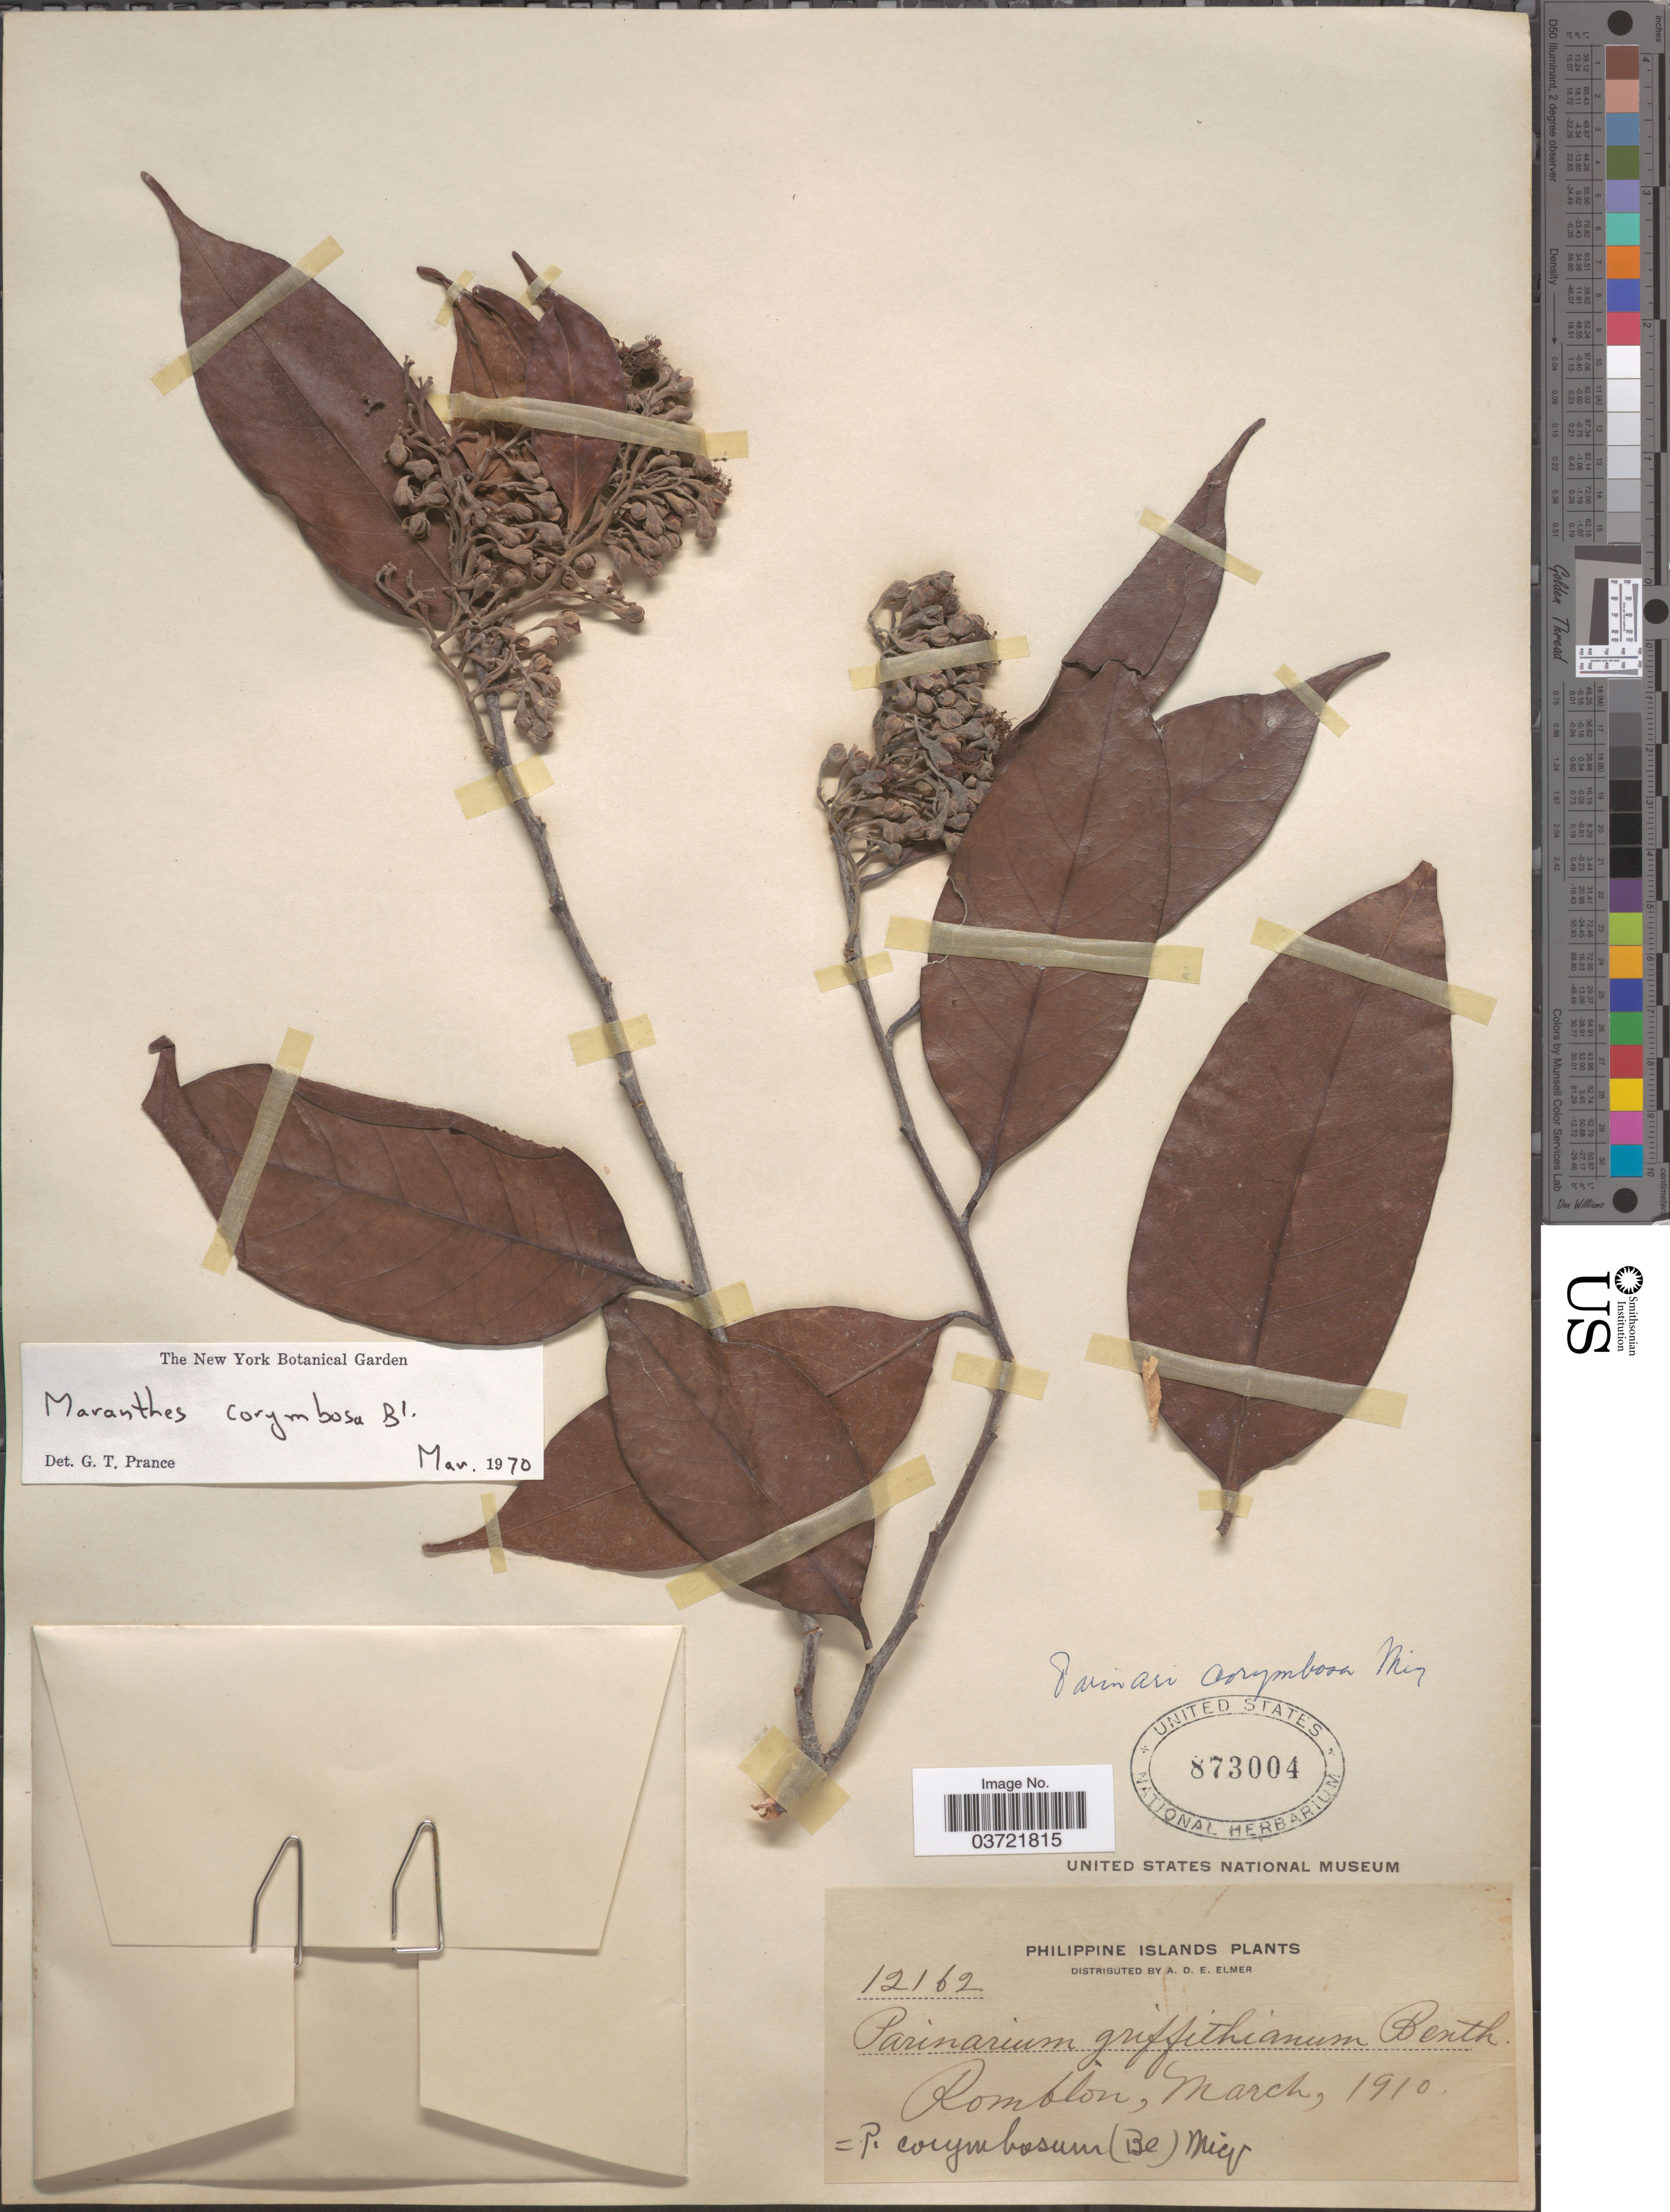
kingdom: Plantae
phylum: Tracheophyta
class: Magnoliopsida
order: Malpighiales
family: Chrysobalanaceae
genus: Maranthes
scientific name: Maranthes corymbosa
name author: Blume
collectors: A. D. E. Elmer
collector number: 12162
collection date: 1910-03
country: Philippines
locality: Romblon.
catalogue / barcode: US 873004